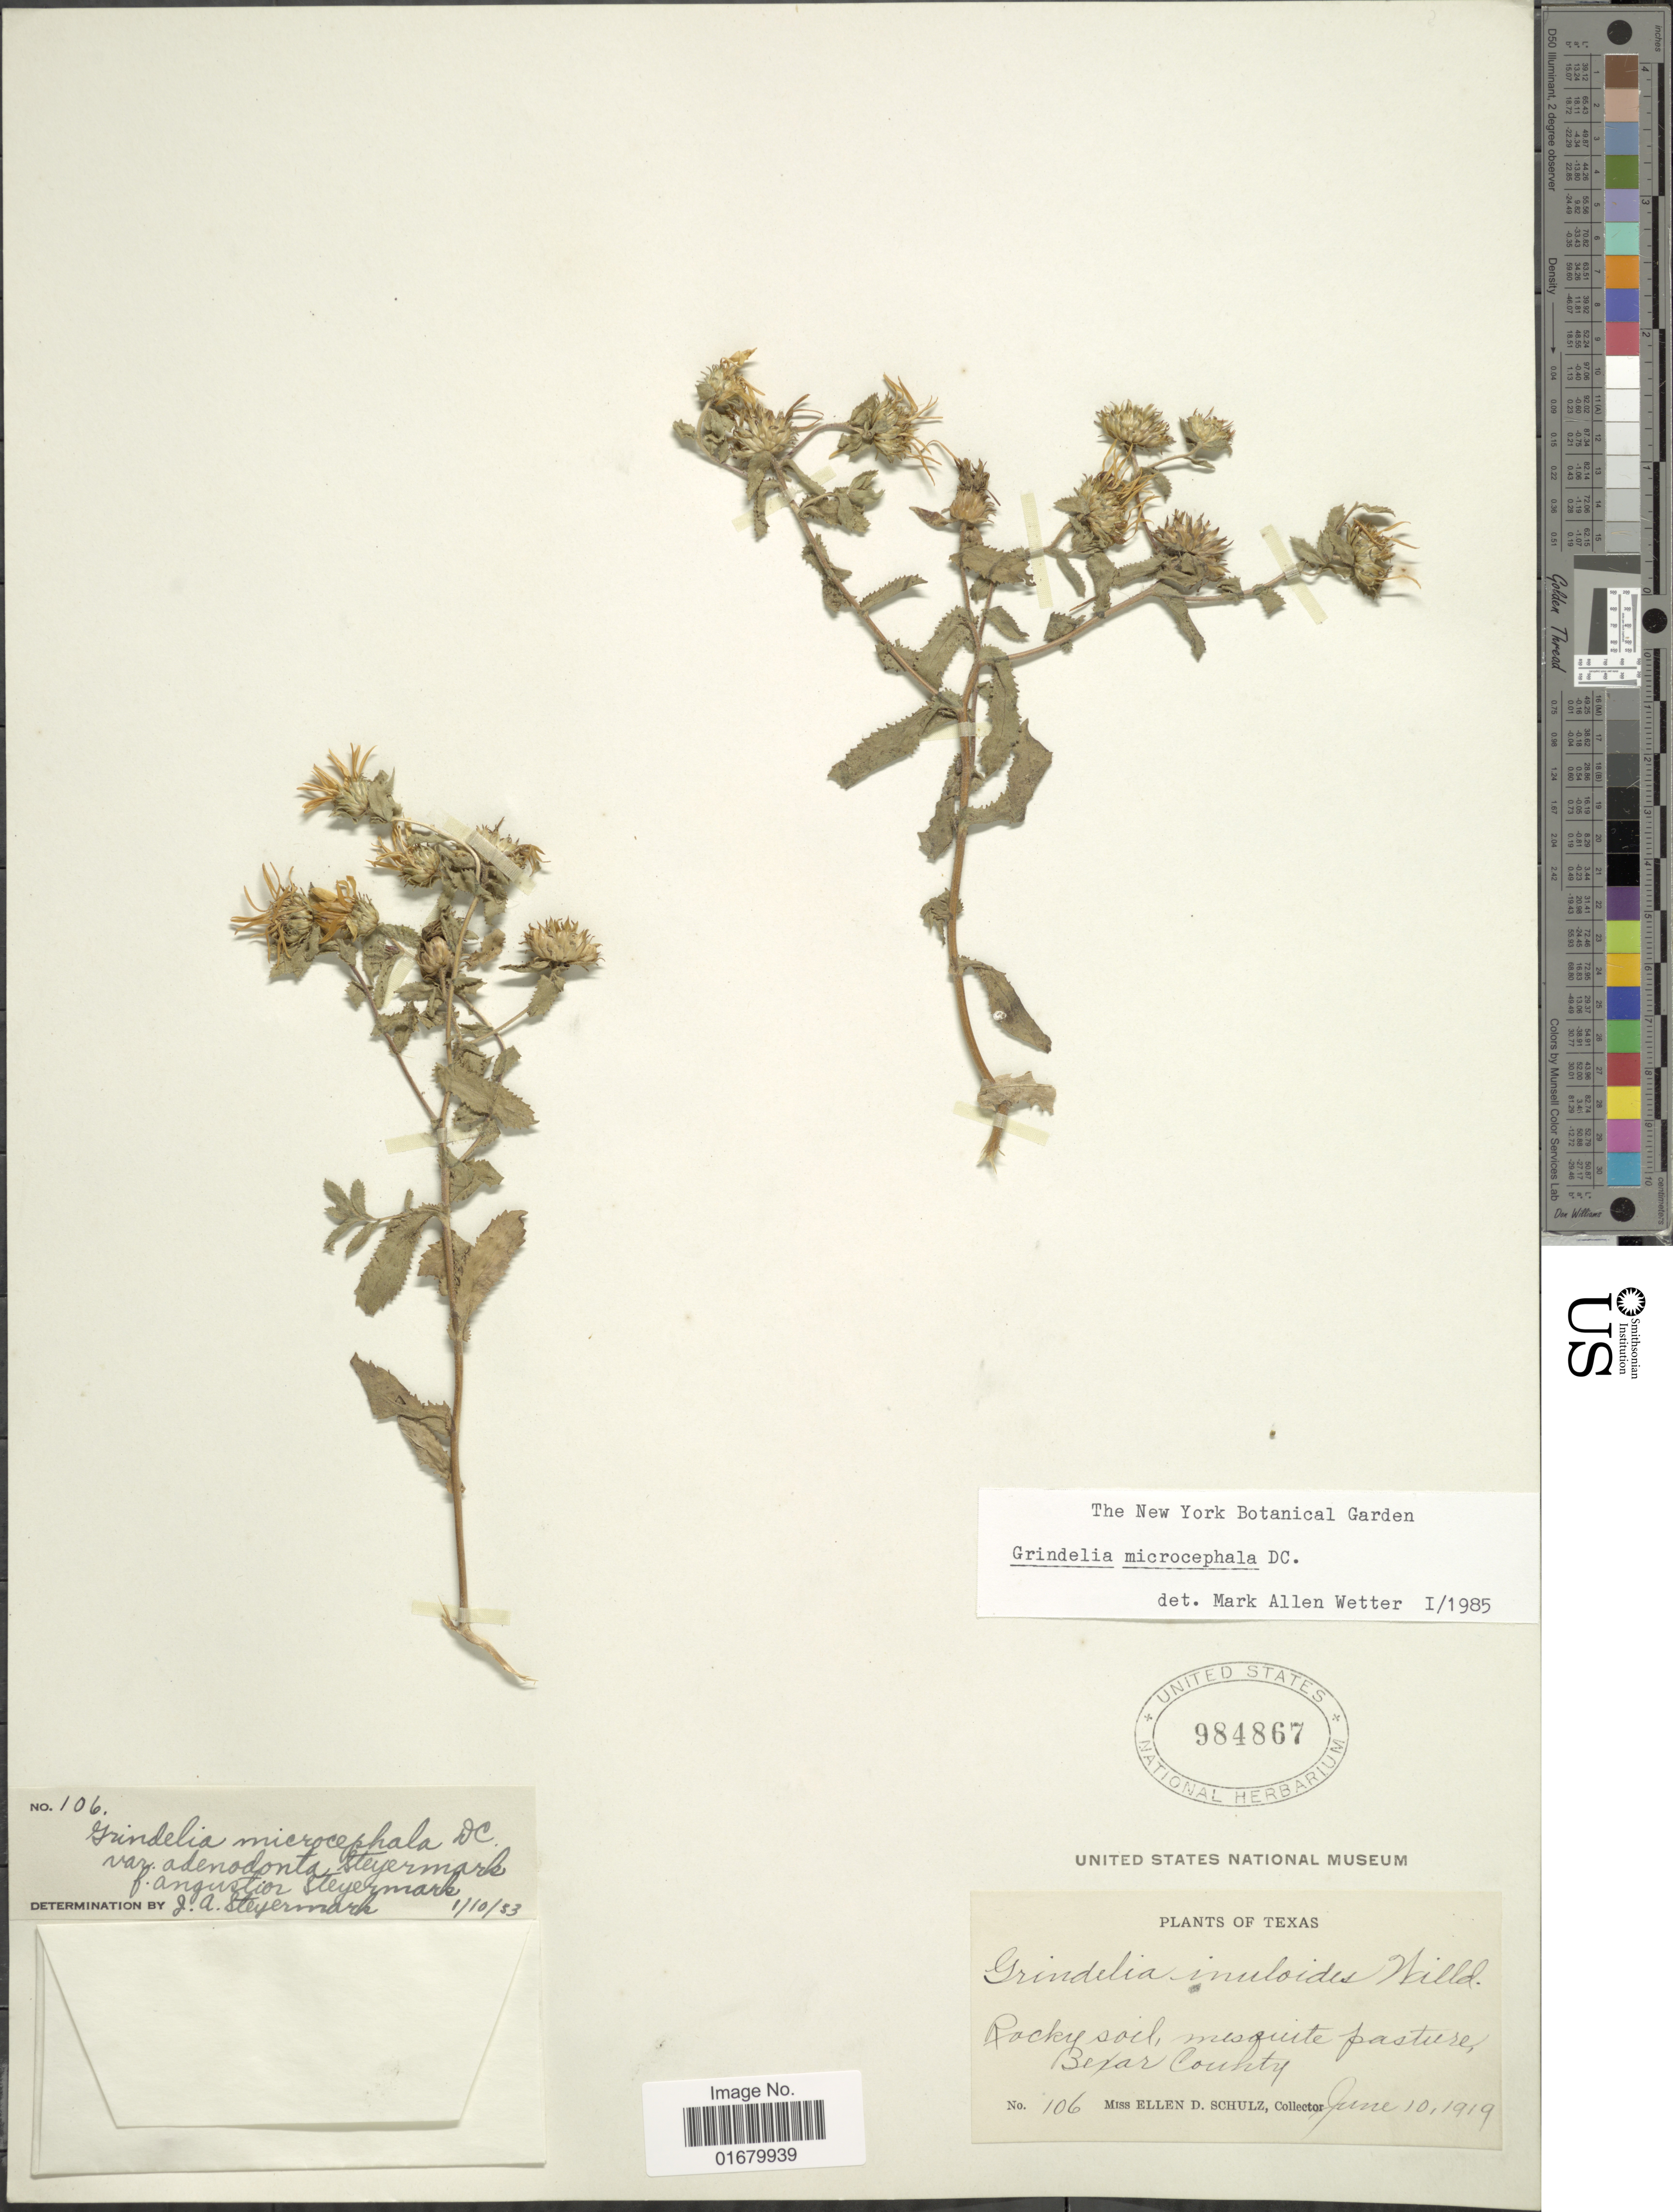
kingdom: Plantae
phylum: Tracheophyta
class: Magnoliopsida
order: Asterales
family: Asteraceae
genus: Grindelia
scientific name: Grindelia microcephala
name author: DC.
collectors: E. D. Schulz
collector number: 106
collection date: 1919-06-10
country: United States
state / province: Texas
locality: Mesquite pasture, Bexar County.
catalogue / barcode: US 984867